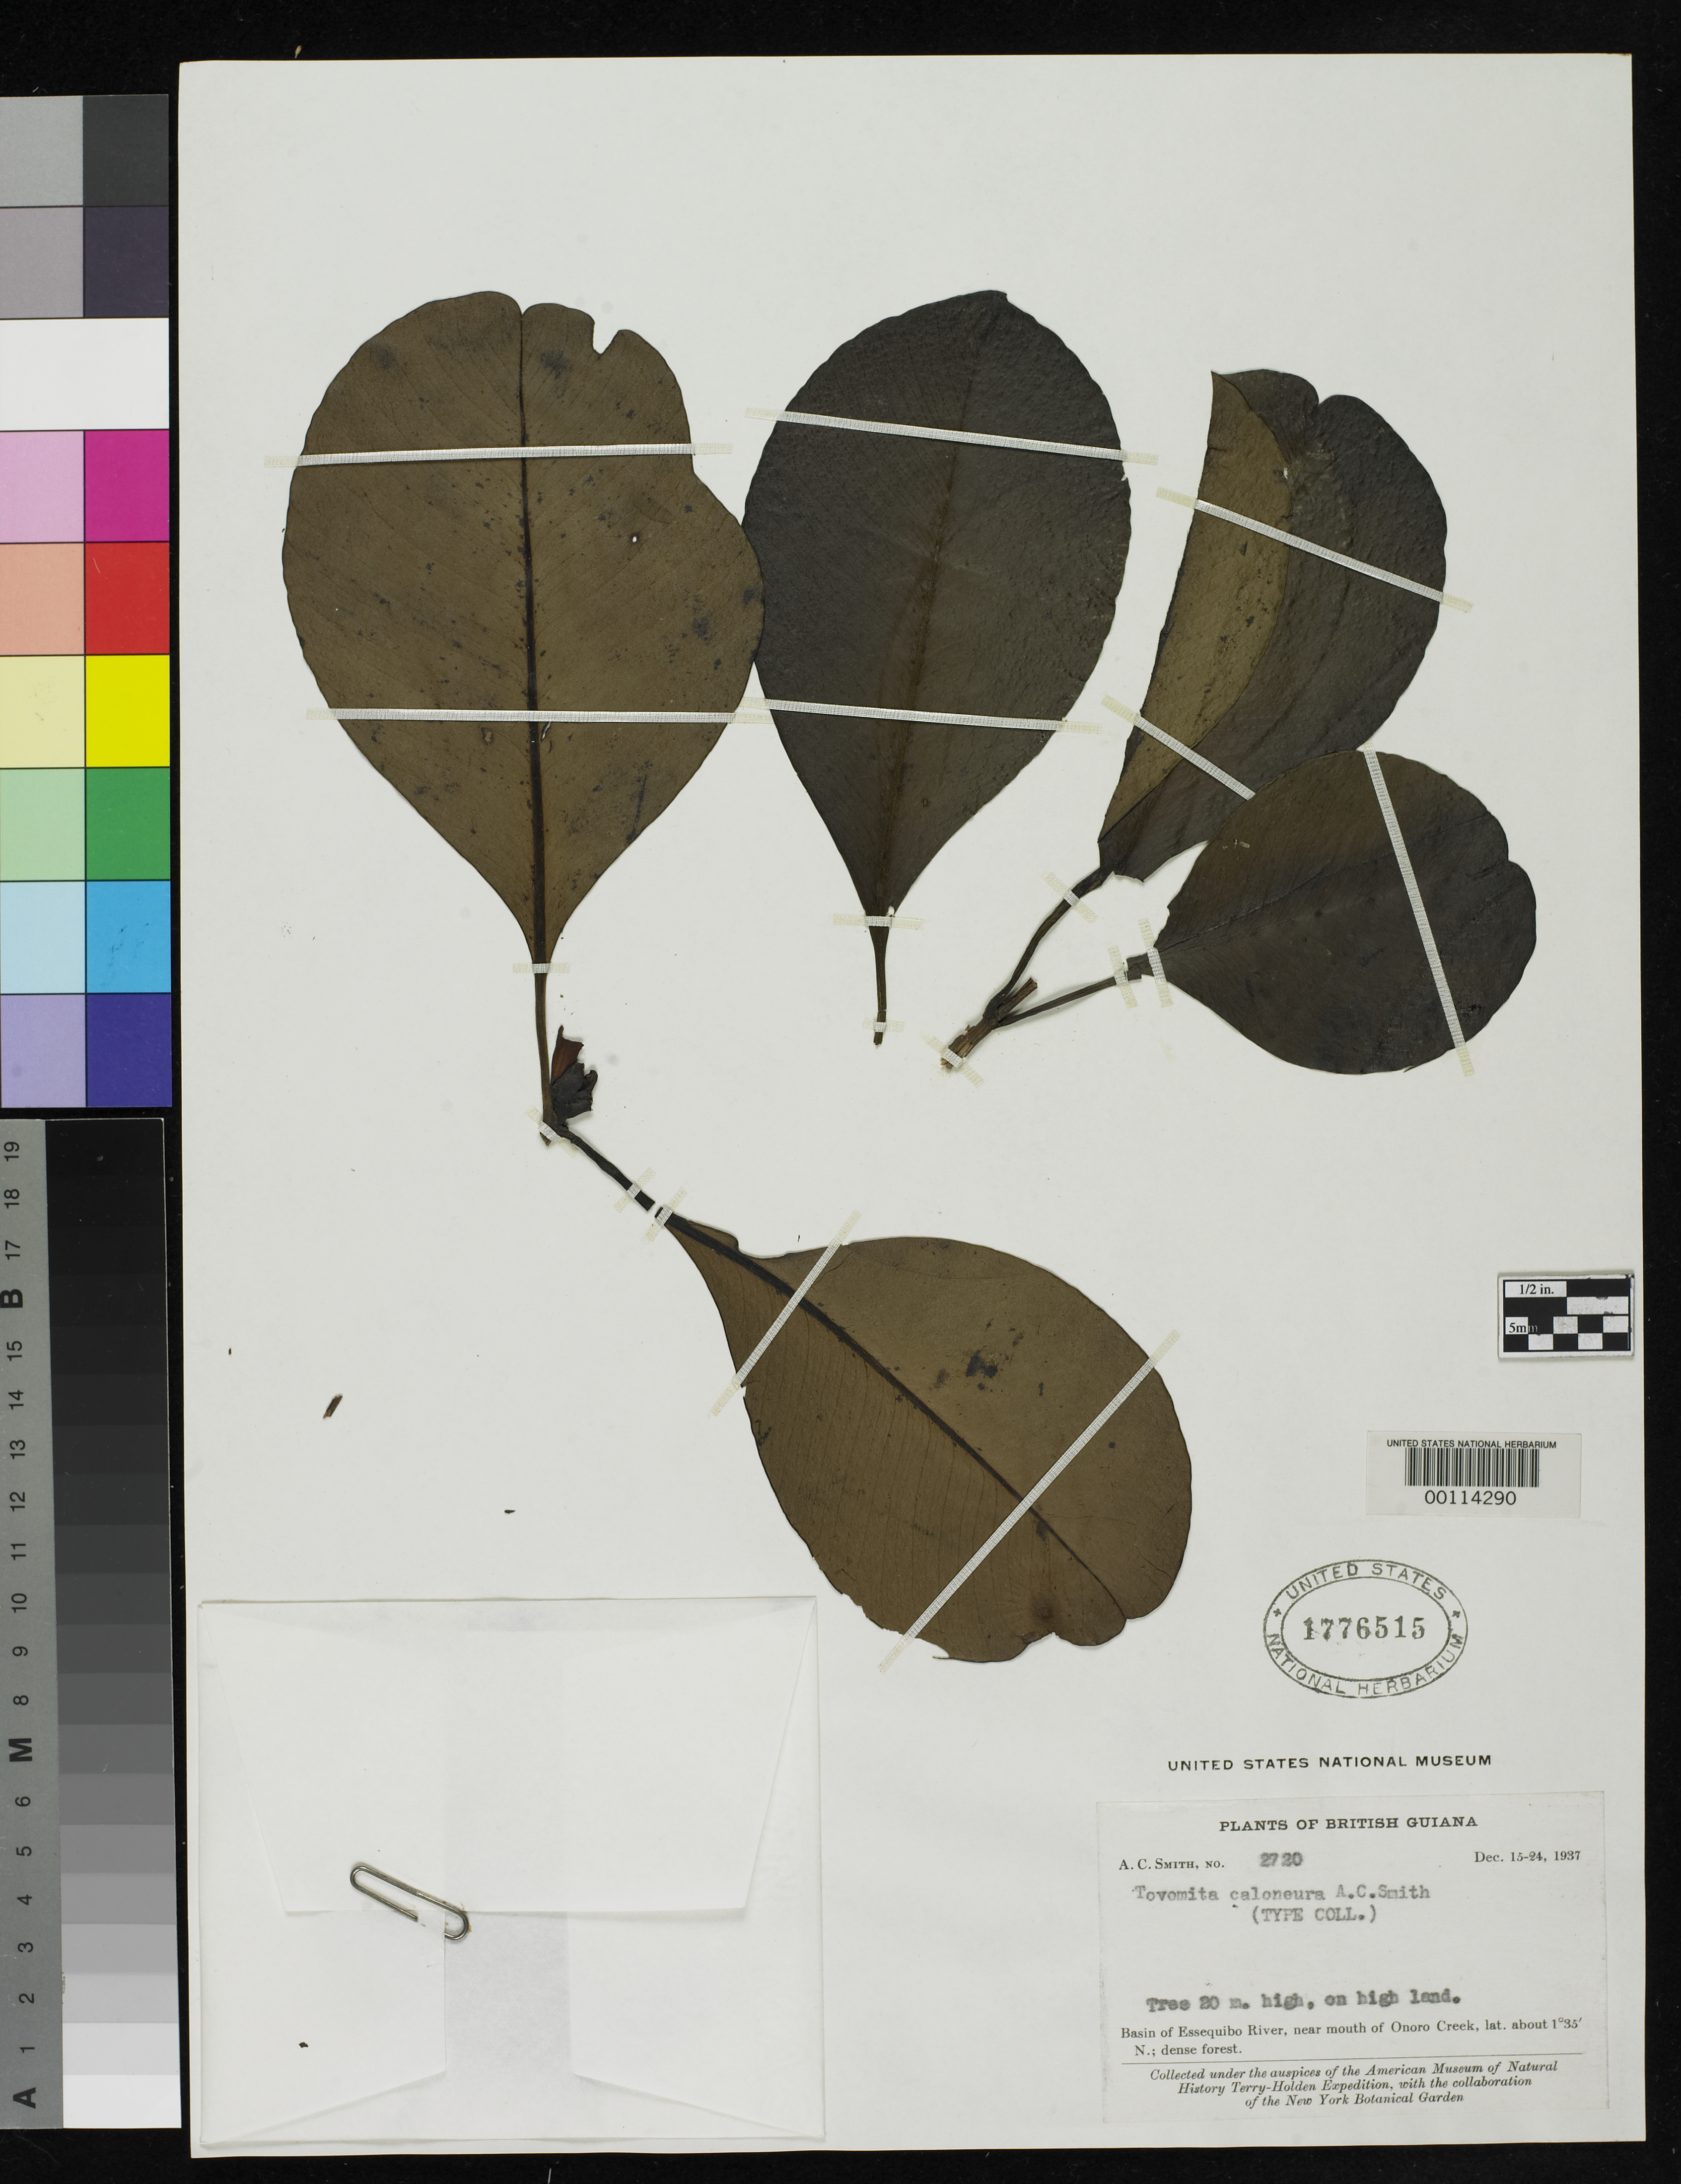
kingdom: Plantae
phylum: Tracheophyta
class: Magnoliopsida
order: Malpighiales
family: Clusiaceae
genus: Tovomita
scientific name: Tovomita caloneura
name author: A.C. Sm.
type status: Isotype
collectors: A. C. Smith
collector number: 2720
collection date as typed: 15 Dec 1937 to 24 Dec 1937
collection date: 1937-12-15/1937-12-24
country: Guyana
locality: Near mouth of Onoro Creek, basin of Essequibo River.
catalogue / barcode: US 1776515